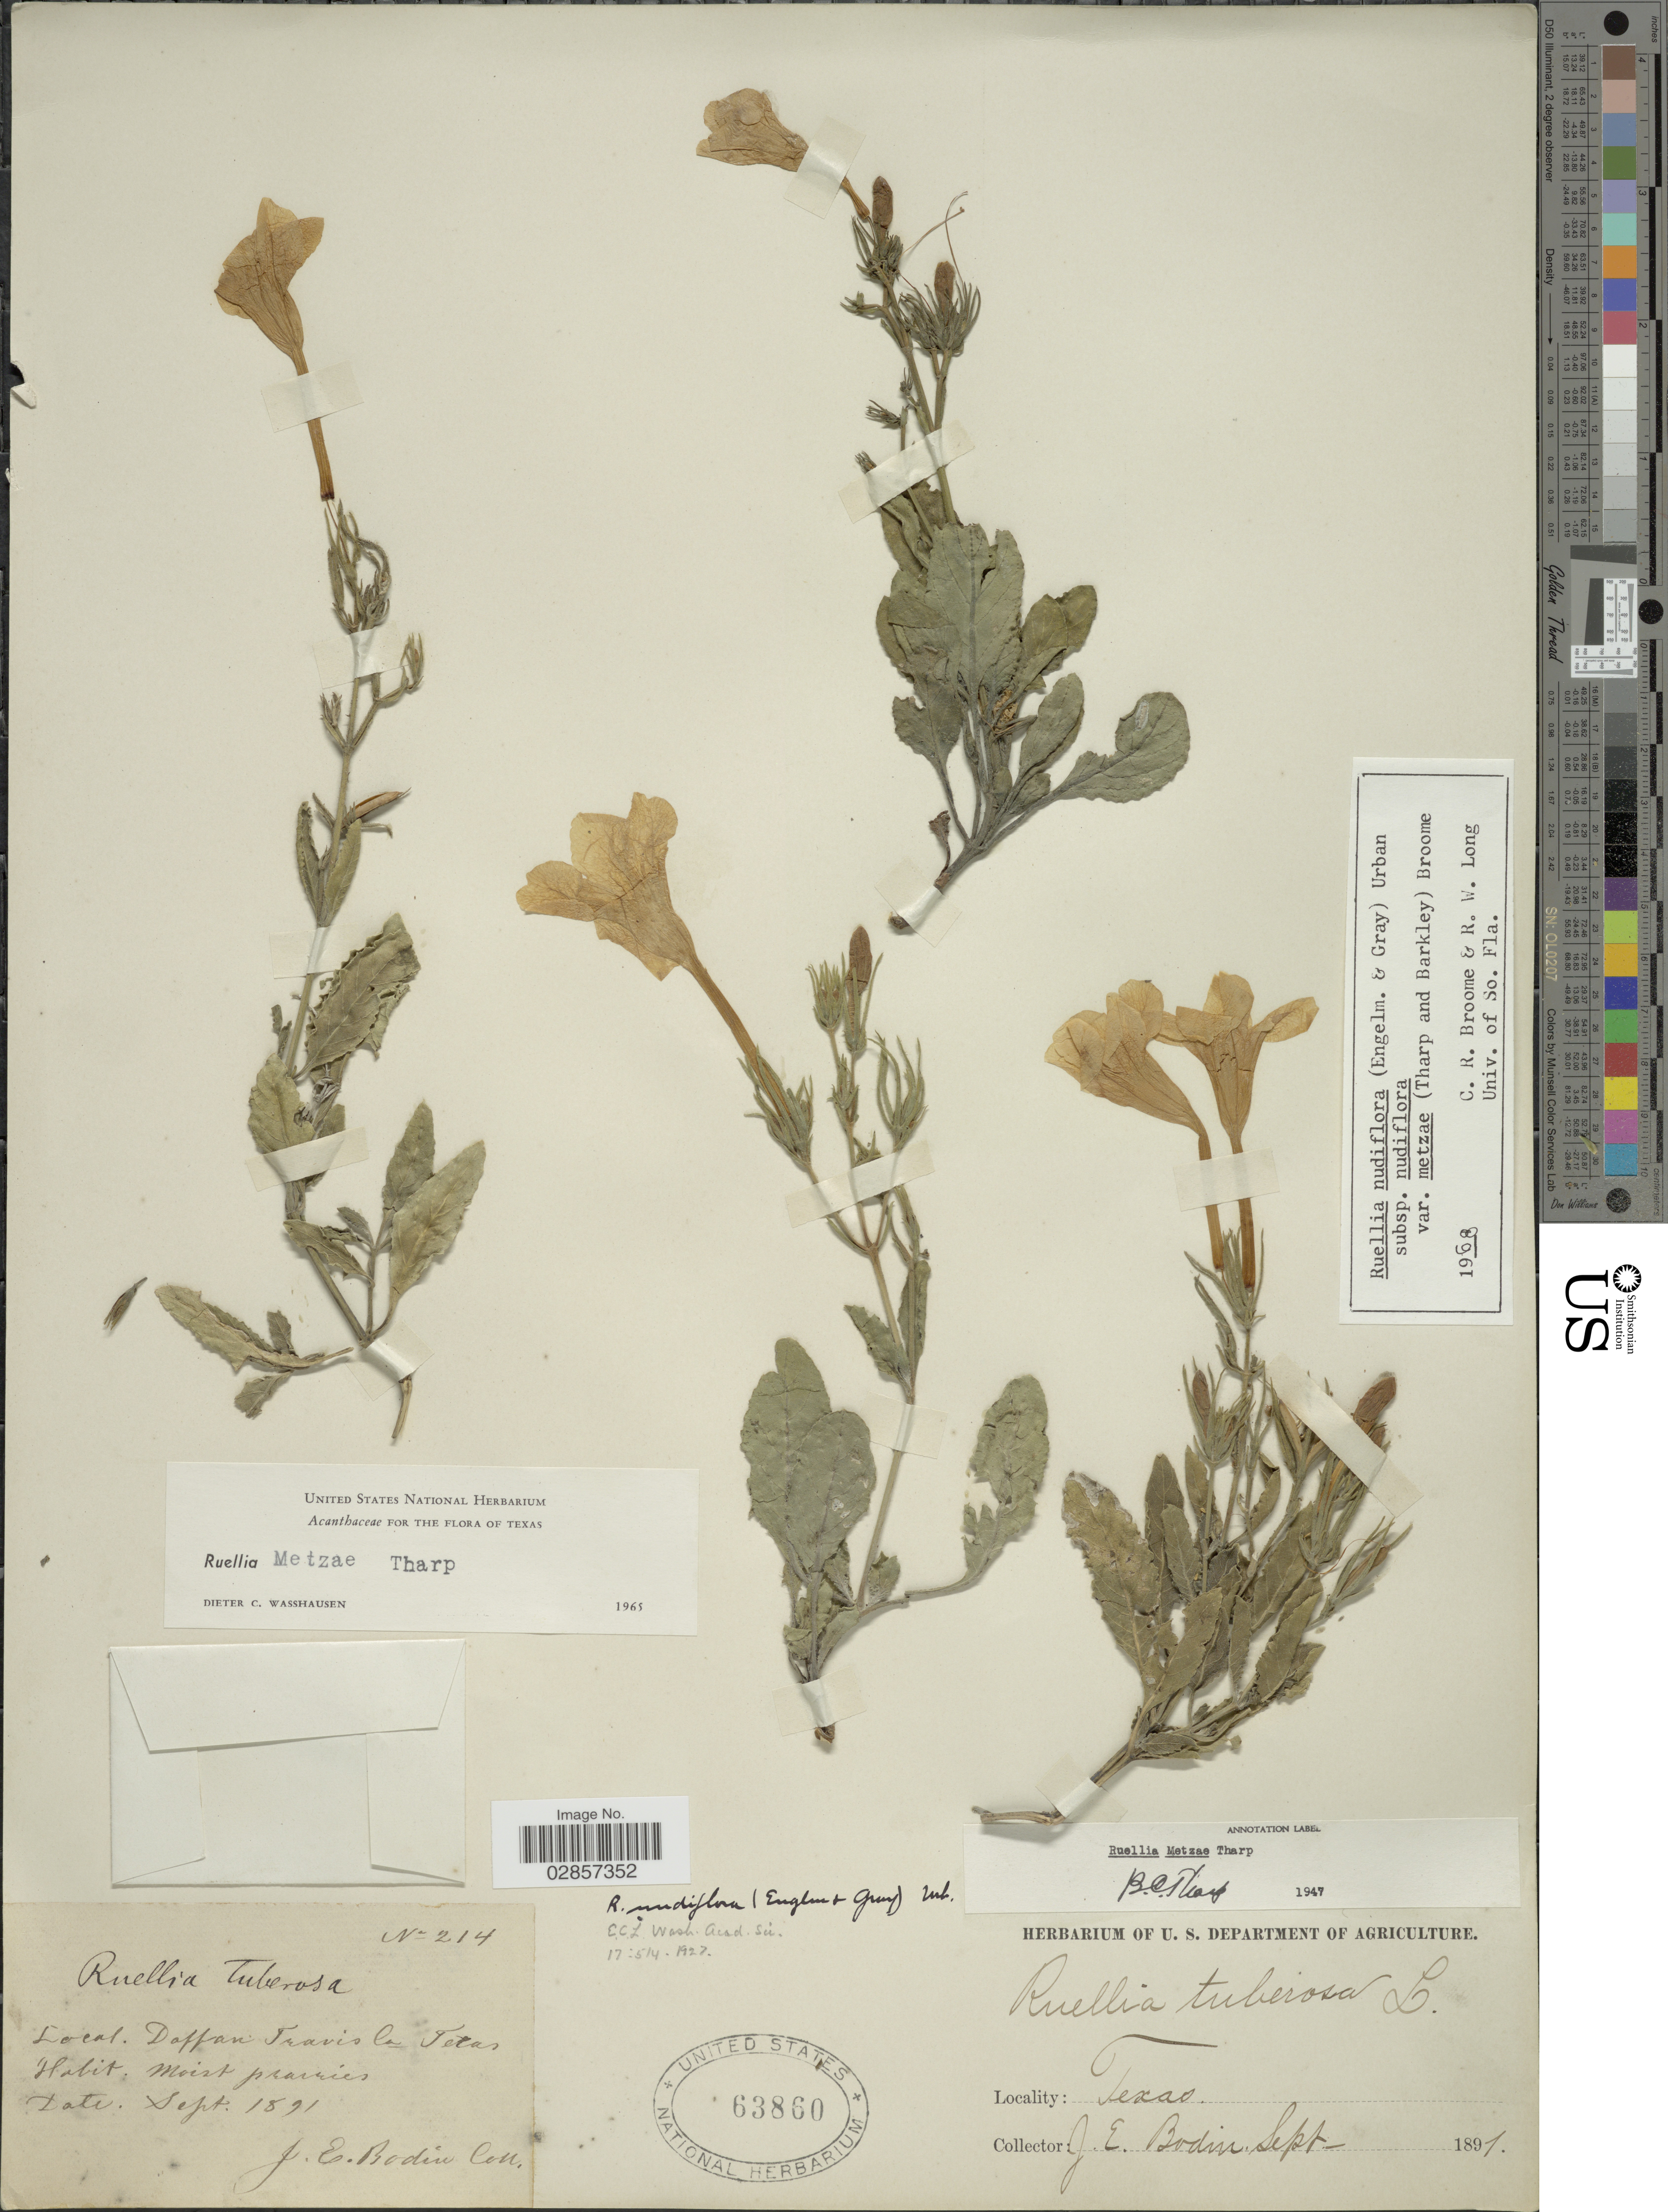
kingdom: Plantae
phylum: Tracheophyta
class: Magnoliopsida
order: Lamiales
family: Acanthaceae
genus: Ruellia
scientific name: Ruellia metziae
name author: Tharp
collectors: J. E. Bodin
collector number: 214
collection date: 1891-09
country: United States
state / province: Texas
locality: Daffan, Travis Co.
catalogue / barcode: US 63860